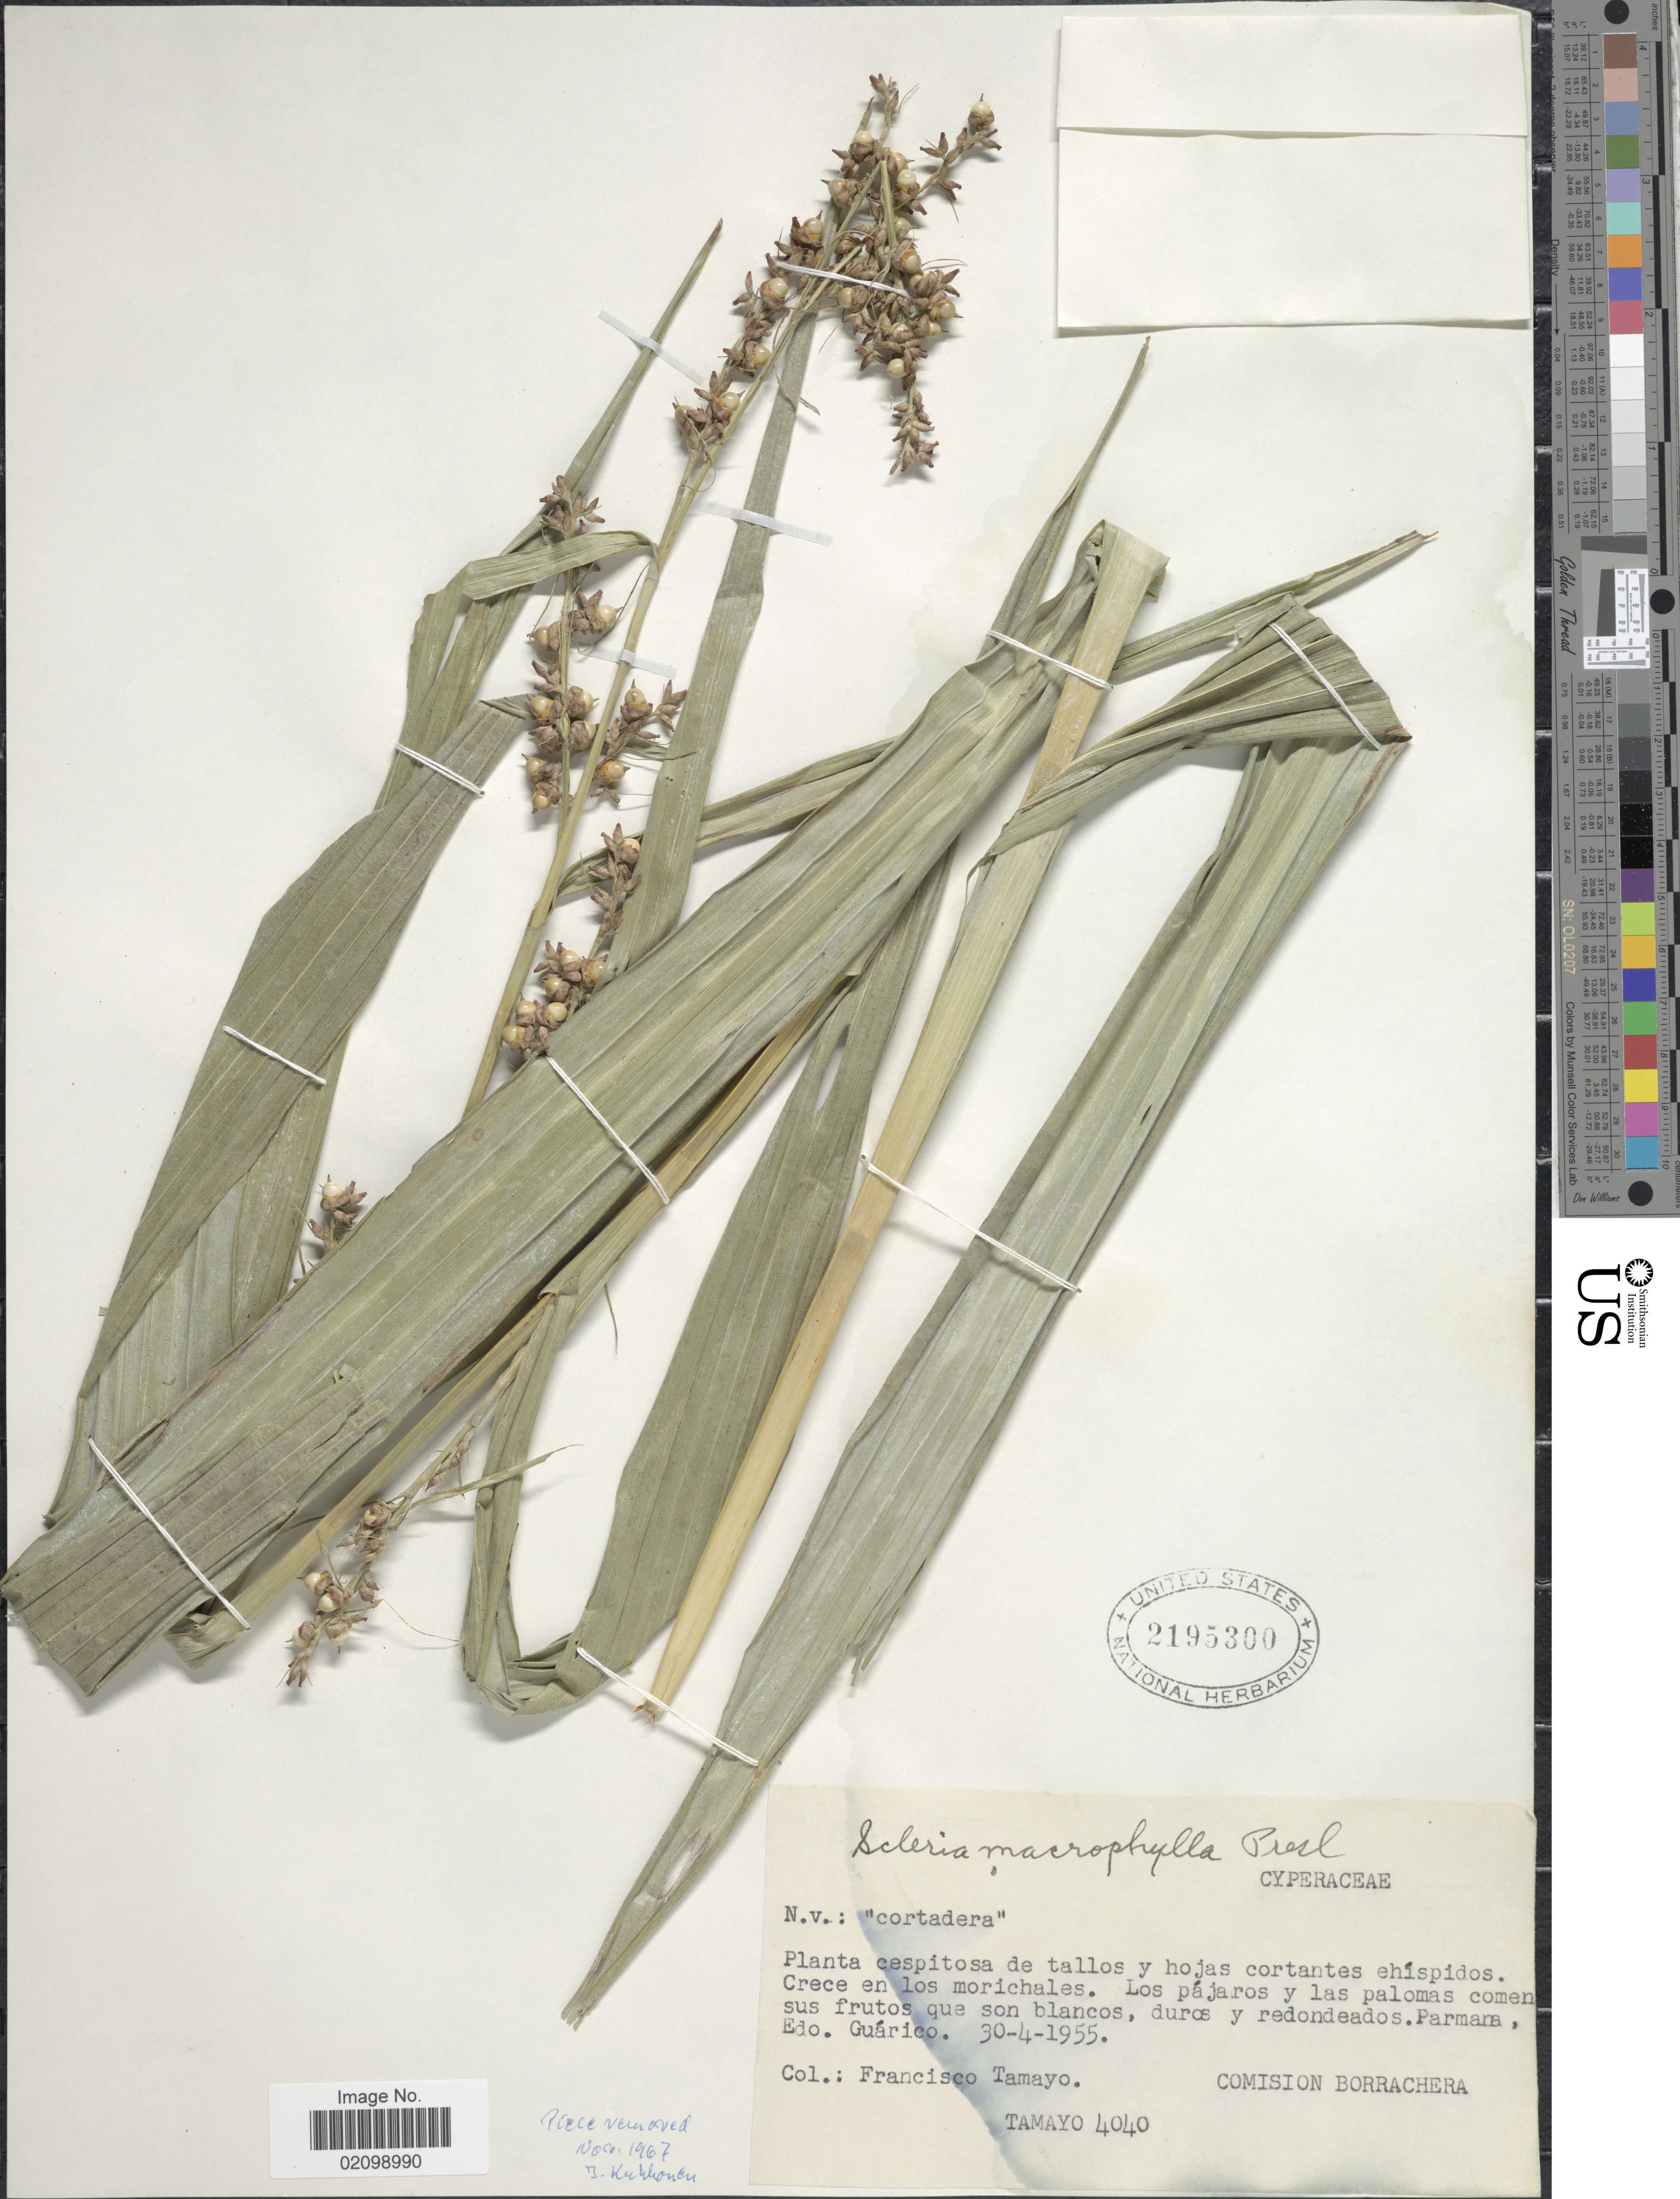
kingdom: Plantae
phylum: Tracheophyta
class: Liliopsida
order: Poales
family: Cyperaceae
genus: Scleria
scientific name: Scleria macrophylla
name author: J. Presl & C. Presl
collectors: F. Tamayo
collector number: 4040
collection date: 1955-04-30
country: Venezuela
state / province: Guárico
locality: Parmara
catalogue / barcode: US 2195300